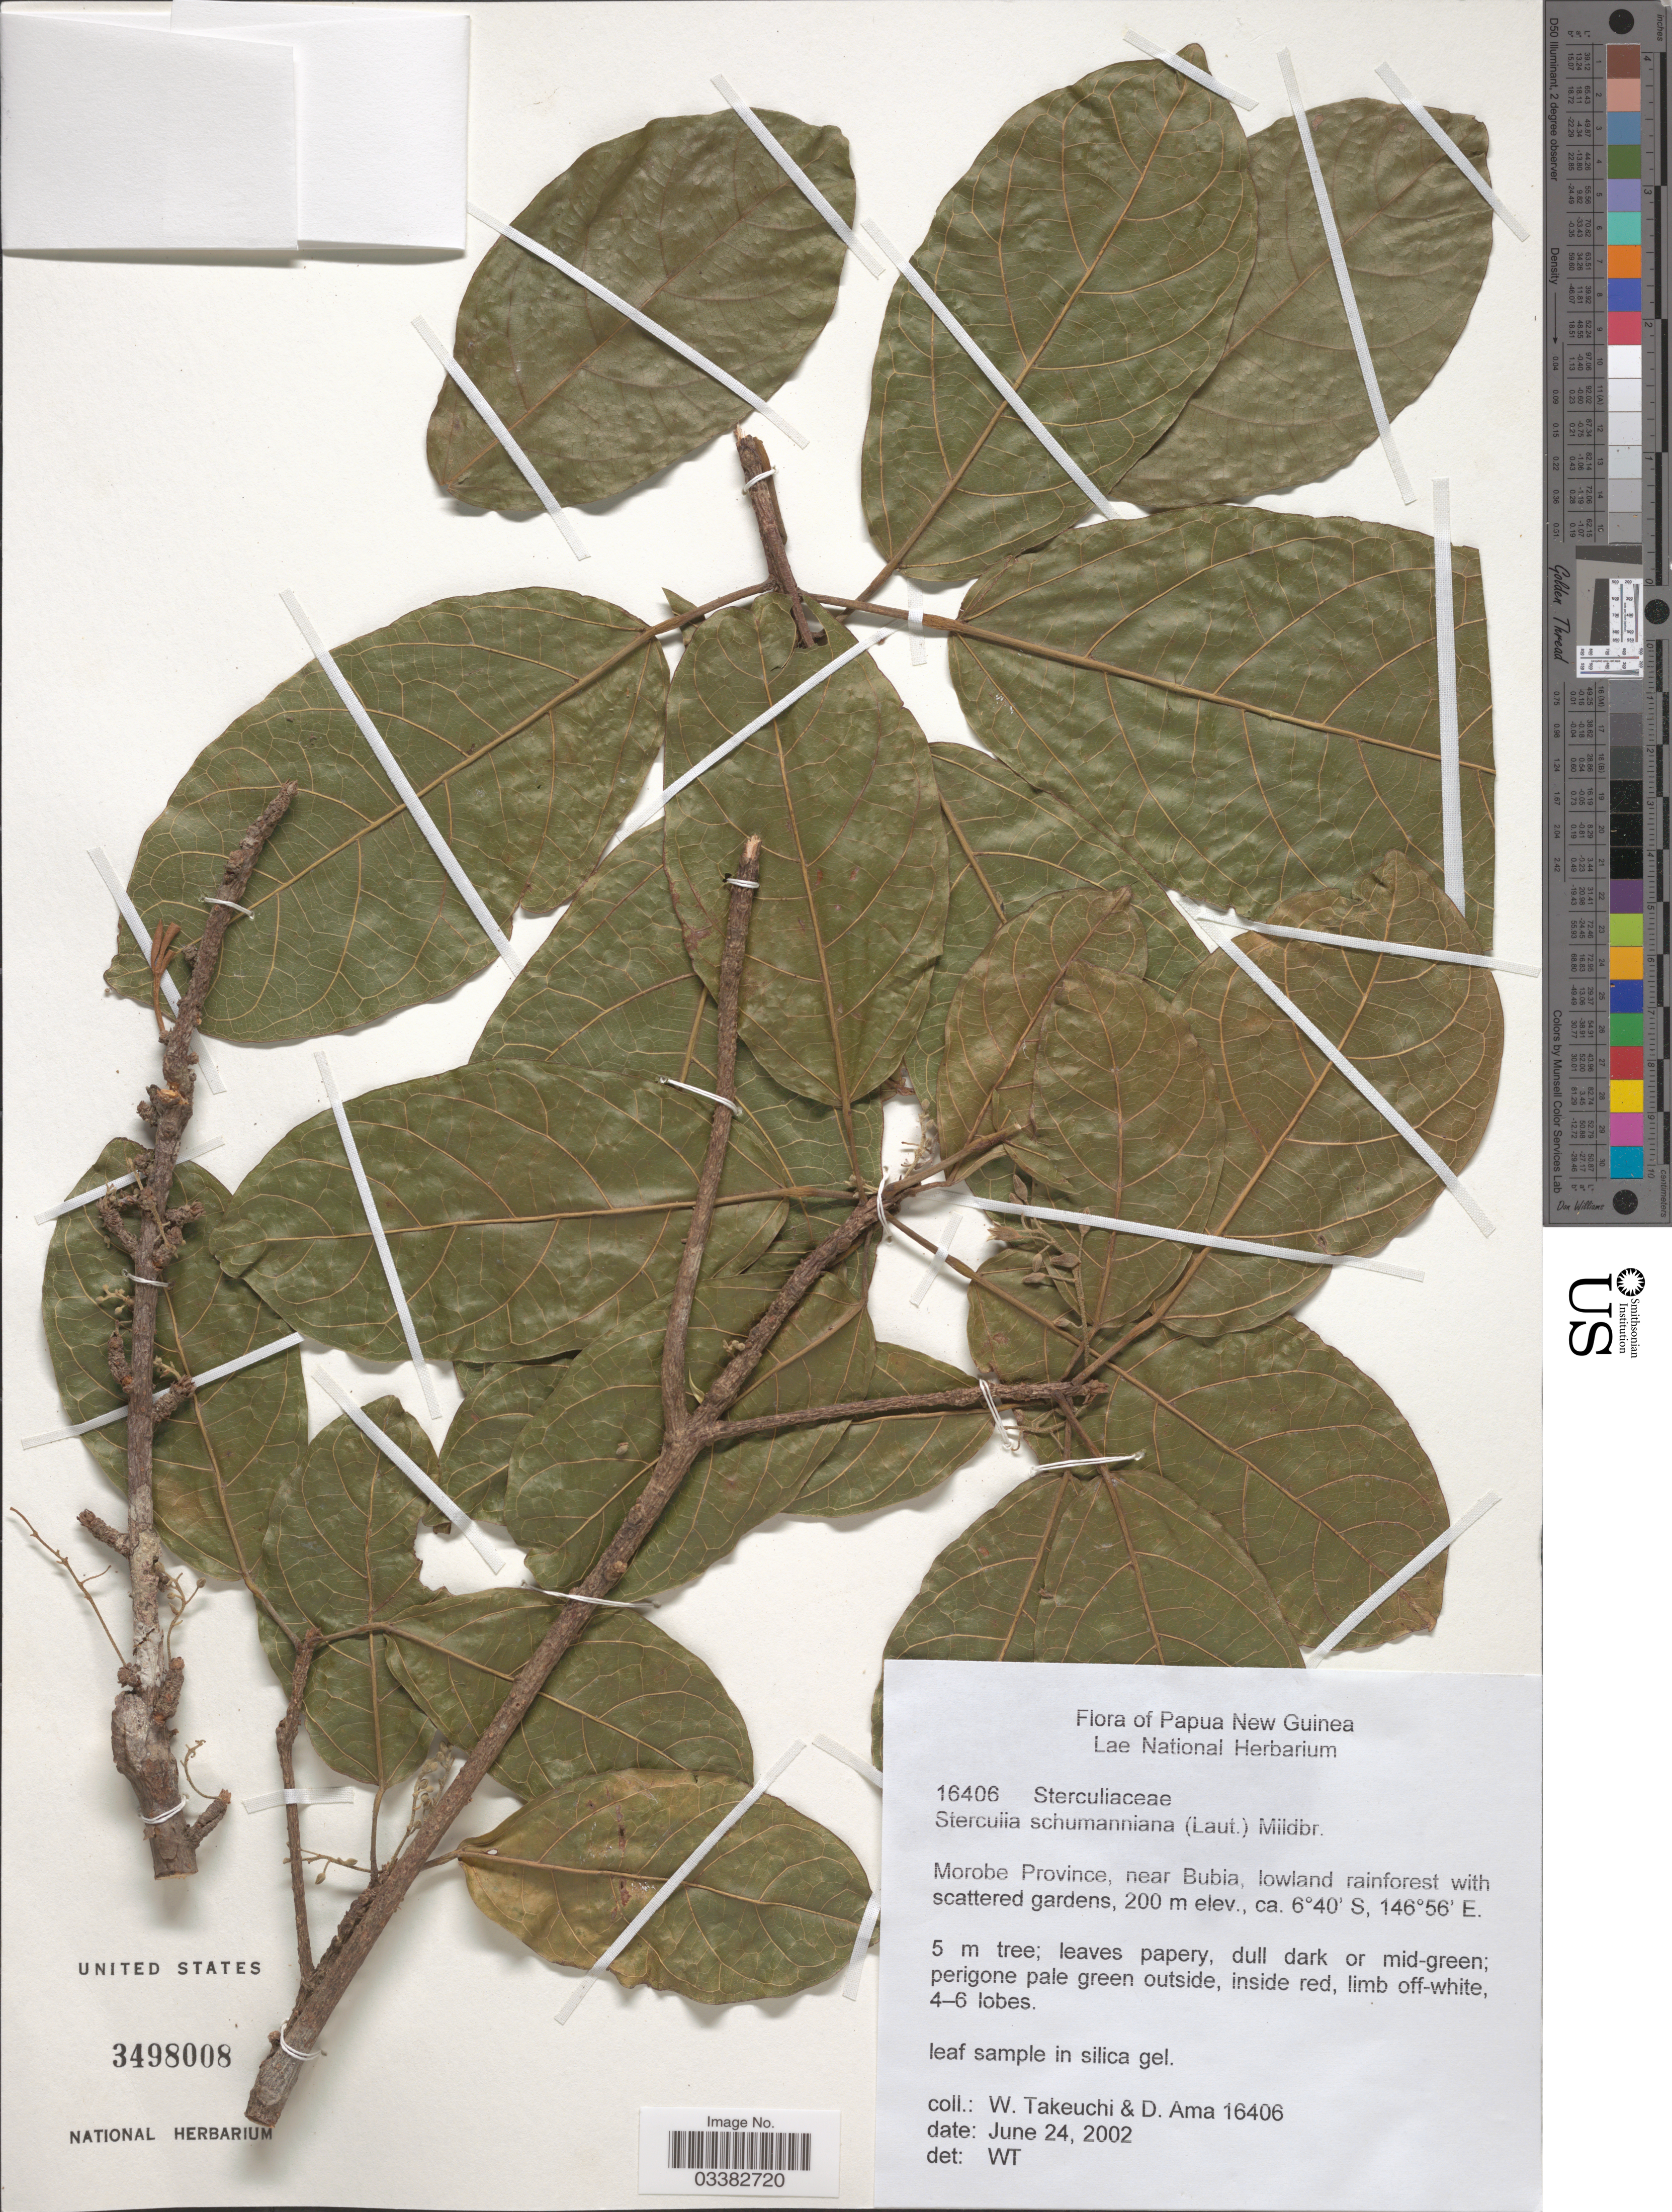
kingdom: Plantae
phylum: Tracheophyta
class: Magnoliopsida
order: Malvales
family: Malvaceae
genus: Sterculia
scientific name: Sterculia schumanniana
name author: (Lauterb.) Mildbr.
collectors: W. Takeuchi & D. Ama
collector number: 16406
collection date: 2002-06-24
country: Papua New Guinea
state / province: Morobe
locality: Near Bubia, lowland rainforest with scattered gardens.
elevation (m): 200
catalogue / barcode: US 3498008